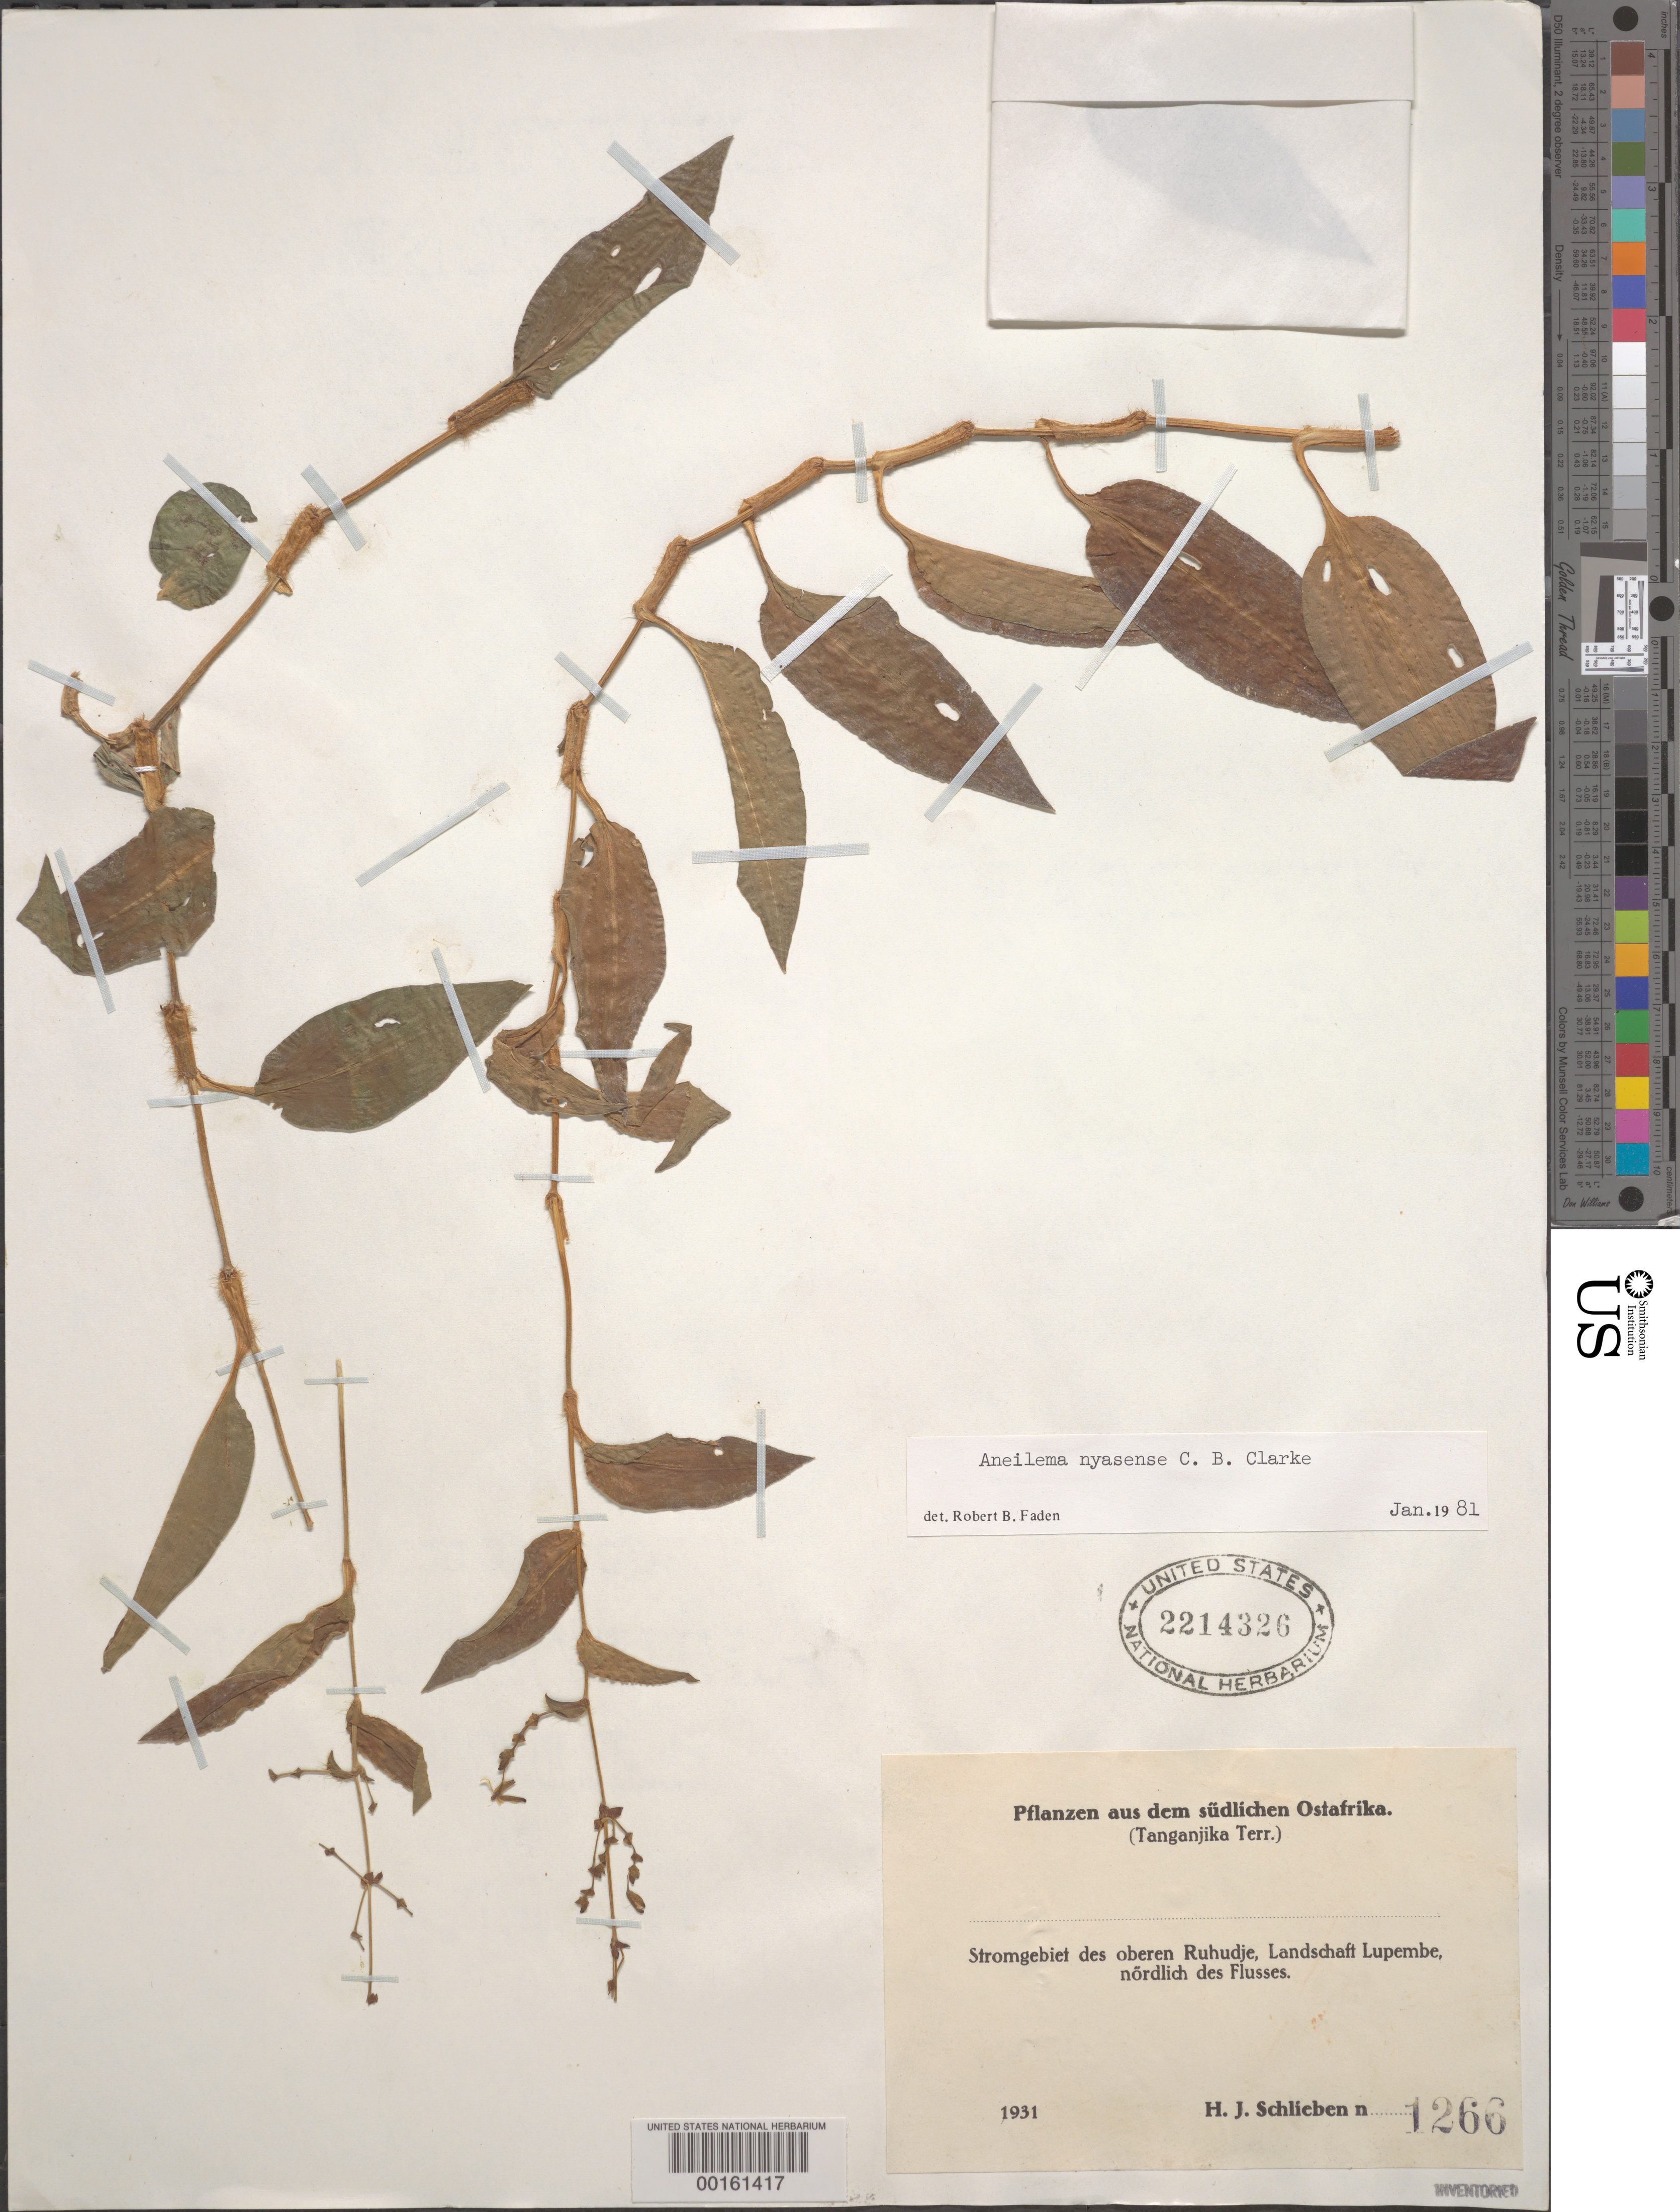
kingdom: Plantae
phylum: Tracheophyta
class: Liliopsida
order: Commelinales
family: Commelinaceae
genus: Aneilema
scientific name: Aneilema nyasense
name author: C.B. Clarke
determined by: Faden, Robert B., (US), Smithsonian Institution - National Museum of Natural History (UNITED STATES)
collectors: H. J. Schlieben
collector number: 1266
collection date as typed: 1931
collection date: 1931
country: Tanzania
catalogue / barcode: US 2214326